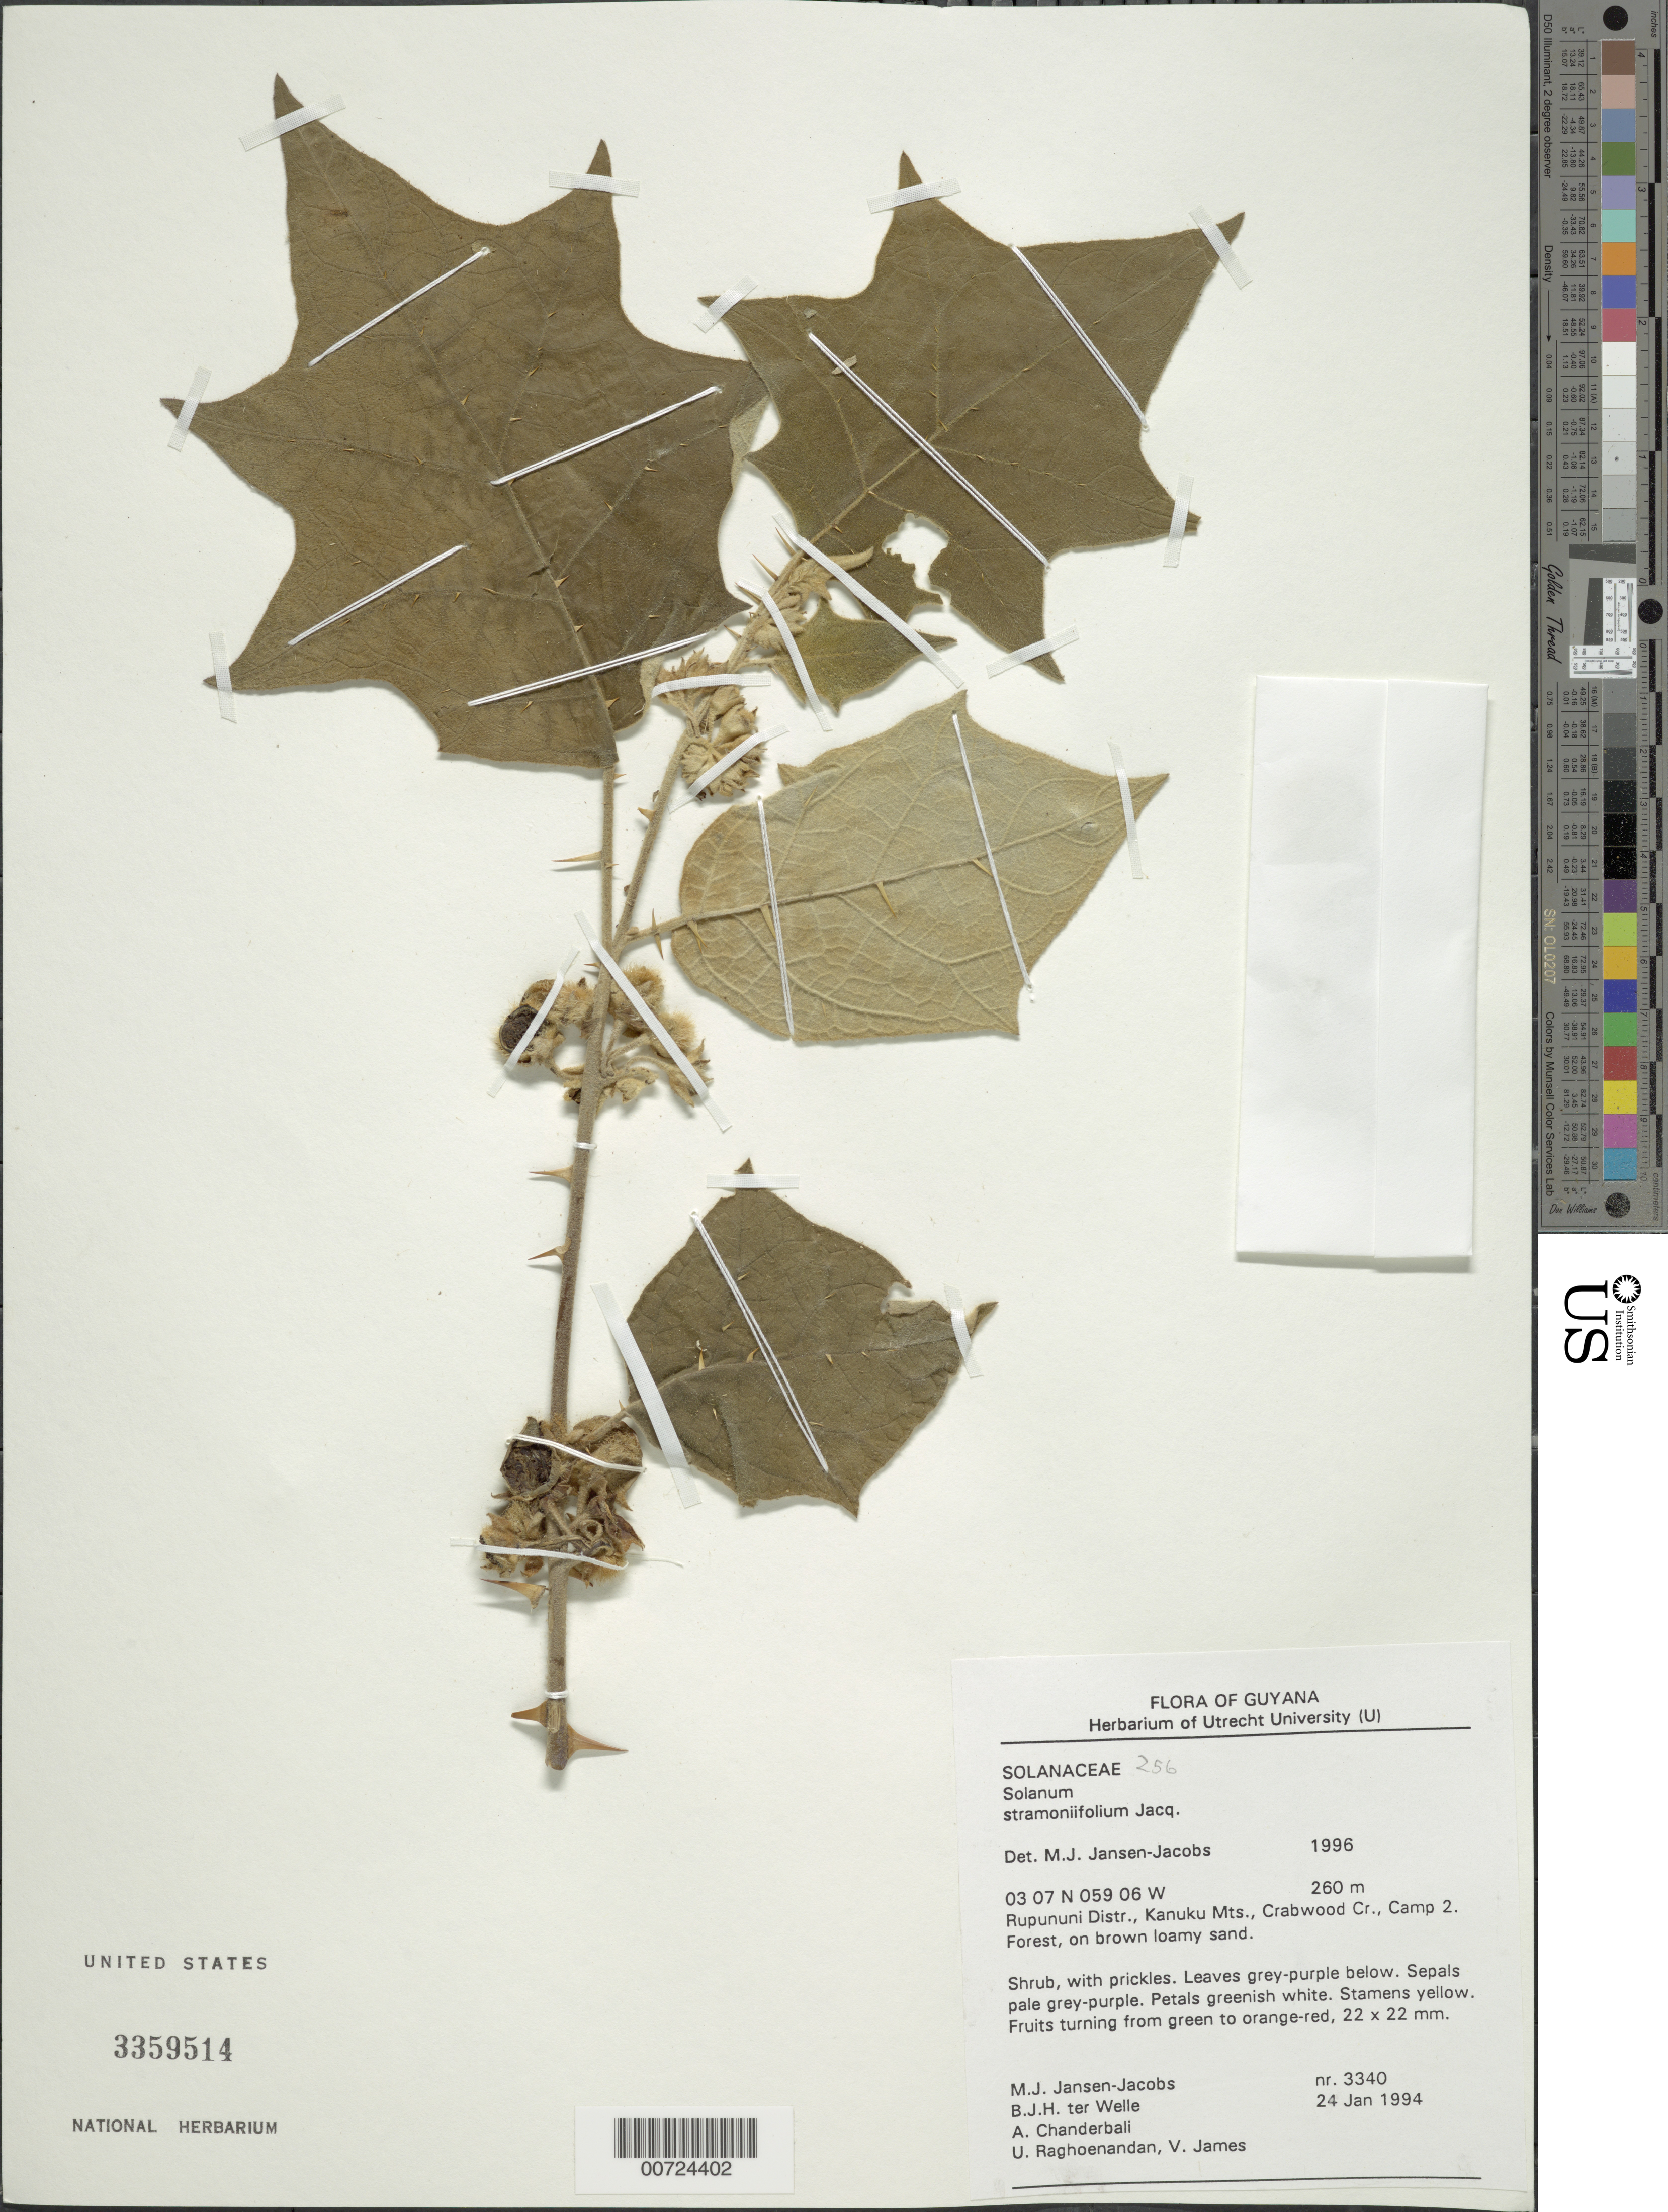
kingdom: Plantae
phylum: Tracheophyta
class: Magnoliopsida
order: Solanales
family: Solanaceae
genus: Solanum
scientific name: Solanum stramoniifolium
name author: Jacq.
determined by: Jansen-Jacobs, M. J., (U), Nationaal Herbarium Nederland, Utrecht University branch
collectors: M. J. Jansen-Jacobs, B. Welle, A. S. Chanderbali, U. Raghoenandan & V. James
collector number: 3340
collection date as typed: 1 Jan 1994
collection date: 1994-01-01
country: Guyana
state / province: U. Takutu-U. Essequibo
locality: Crabwood Cr., Camp 2, Kanuku Mts., Rupununi District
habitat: Forest, on brown loamy sand.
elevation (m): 260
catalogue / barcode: US 3359514